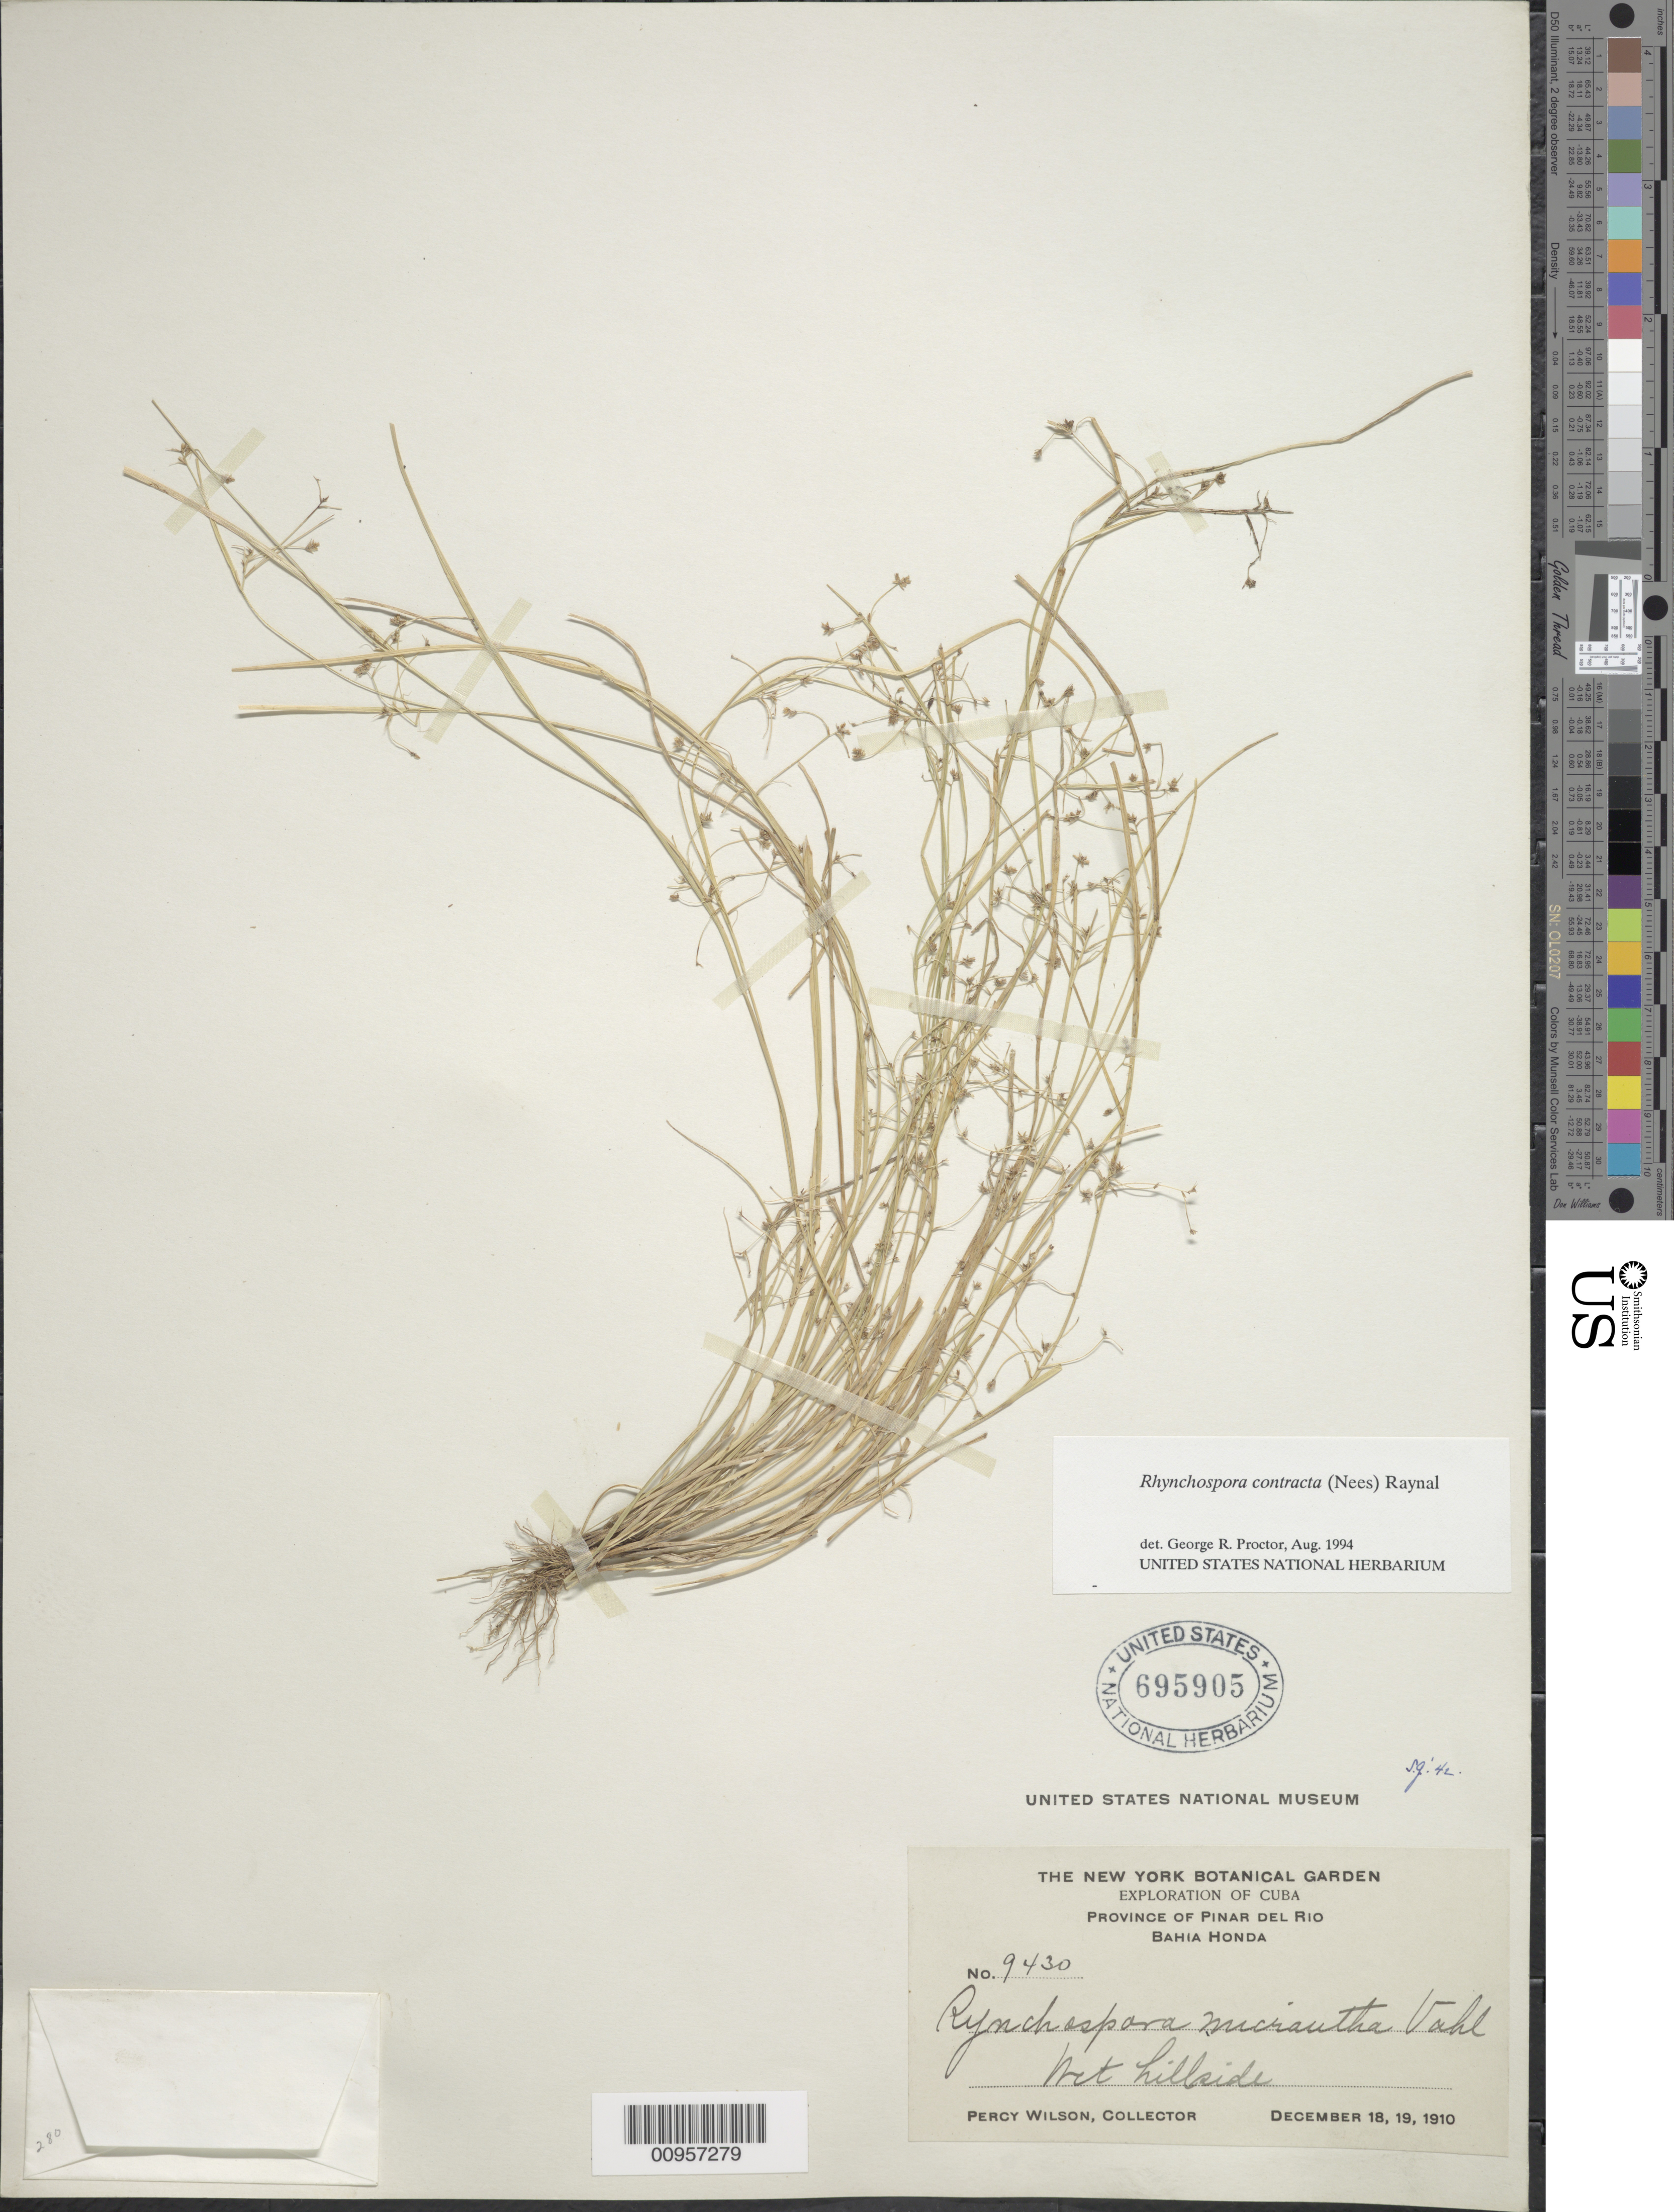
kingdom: Plantae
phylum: Tracheophyta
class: Liliopsida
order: Poales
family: Cyperaceae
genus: Rhynchospora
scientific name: Rhynchospora contracta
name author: (Nees) J. Raynal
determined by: Proctor, G. R.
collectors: P. Wilson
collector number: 9430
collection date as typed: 18 Dec 1910 to 19 Dec 1910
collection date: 1910-12-18/1910-12-19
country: Cuba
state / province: Pinar del Rio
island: Cuba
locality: Bahia Honda, hillside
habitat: Wet hillside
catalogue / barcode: US 695905